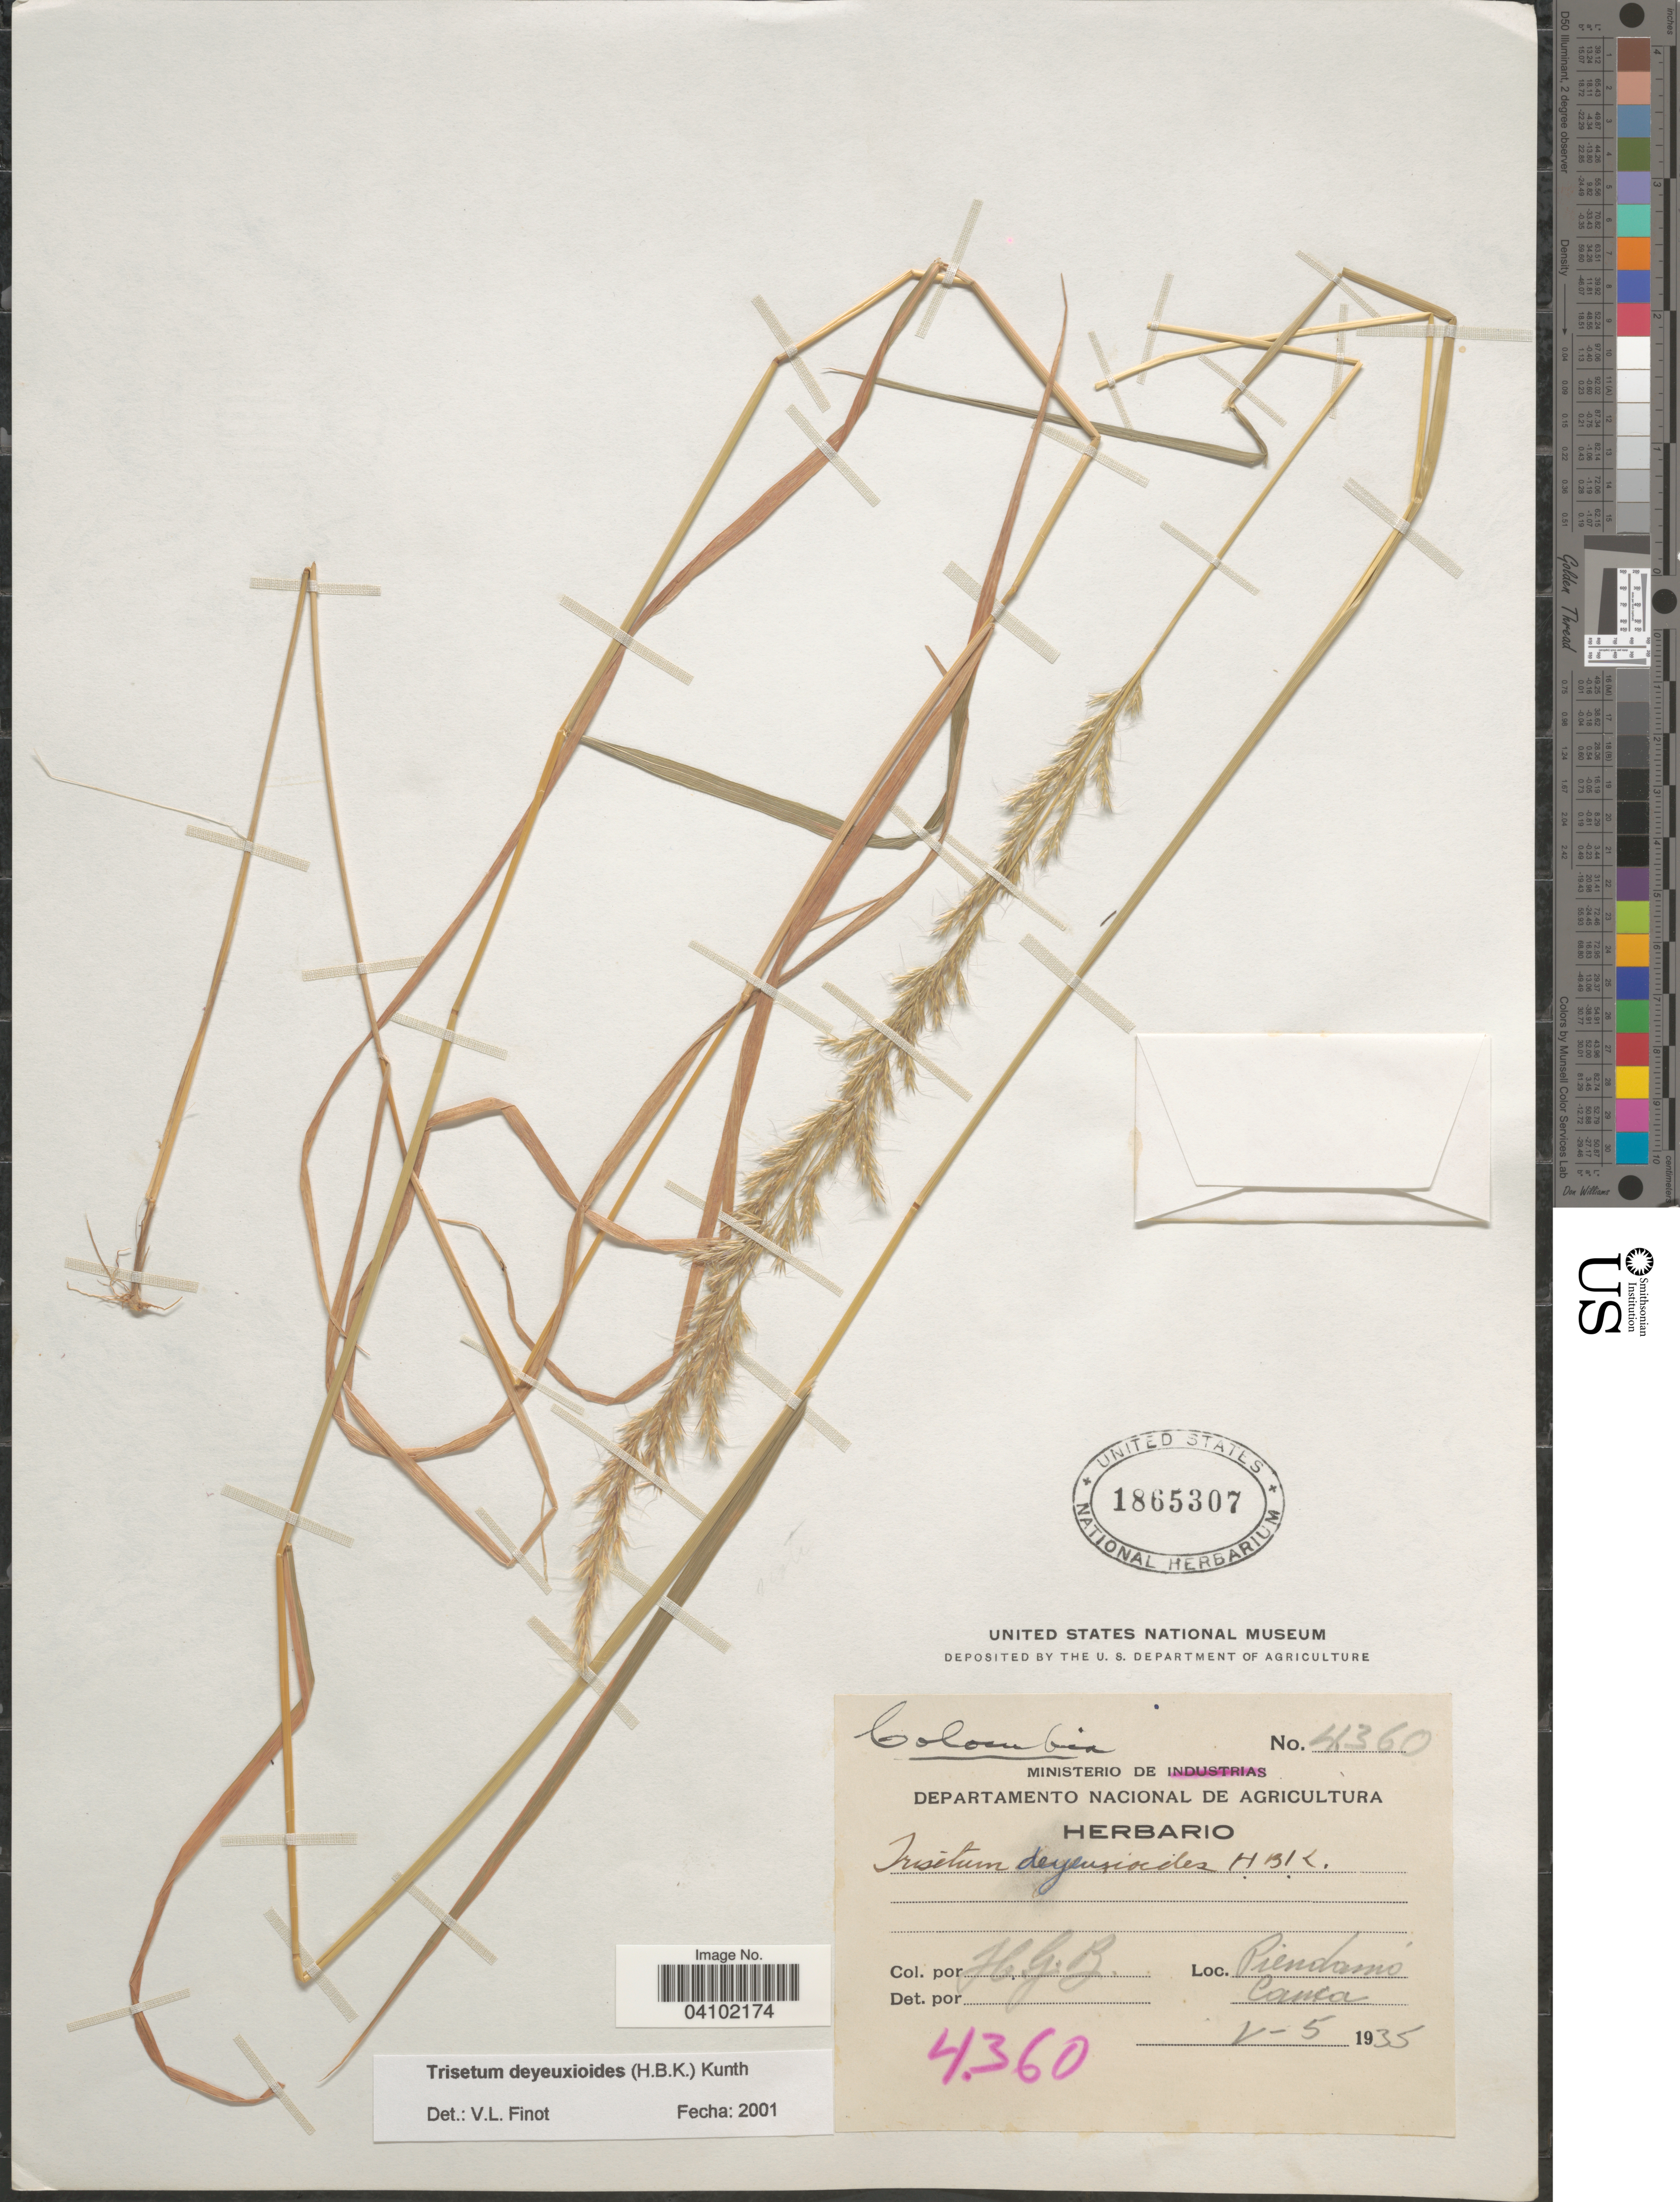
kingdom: Plantae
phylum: Tracheophyta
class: Liliopsida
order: Poales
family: Poaceae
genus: Peyritschia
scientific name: Peyritschia deyeuxioides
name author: (Kunth) Finot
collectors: H. G. B.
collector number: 4360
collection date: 1935-05-05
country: Colombia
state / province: Cauca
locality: Piendamó.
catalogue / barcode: US 1865307